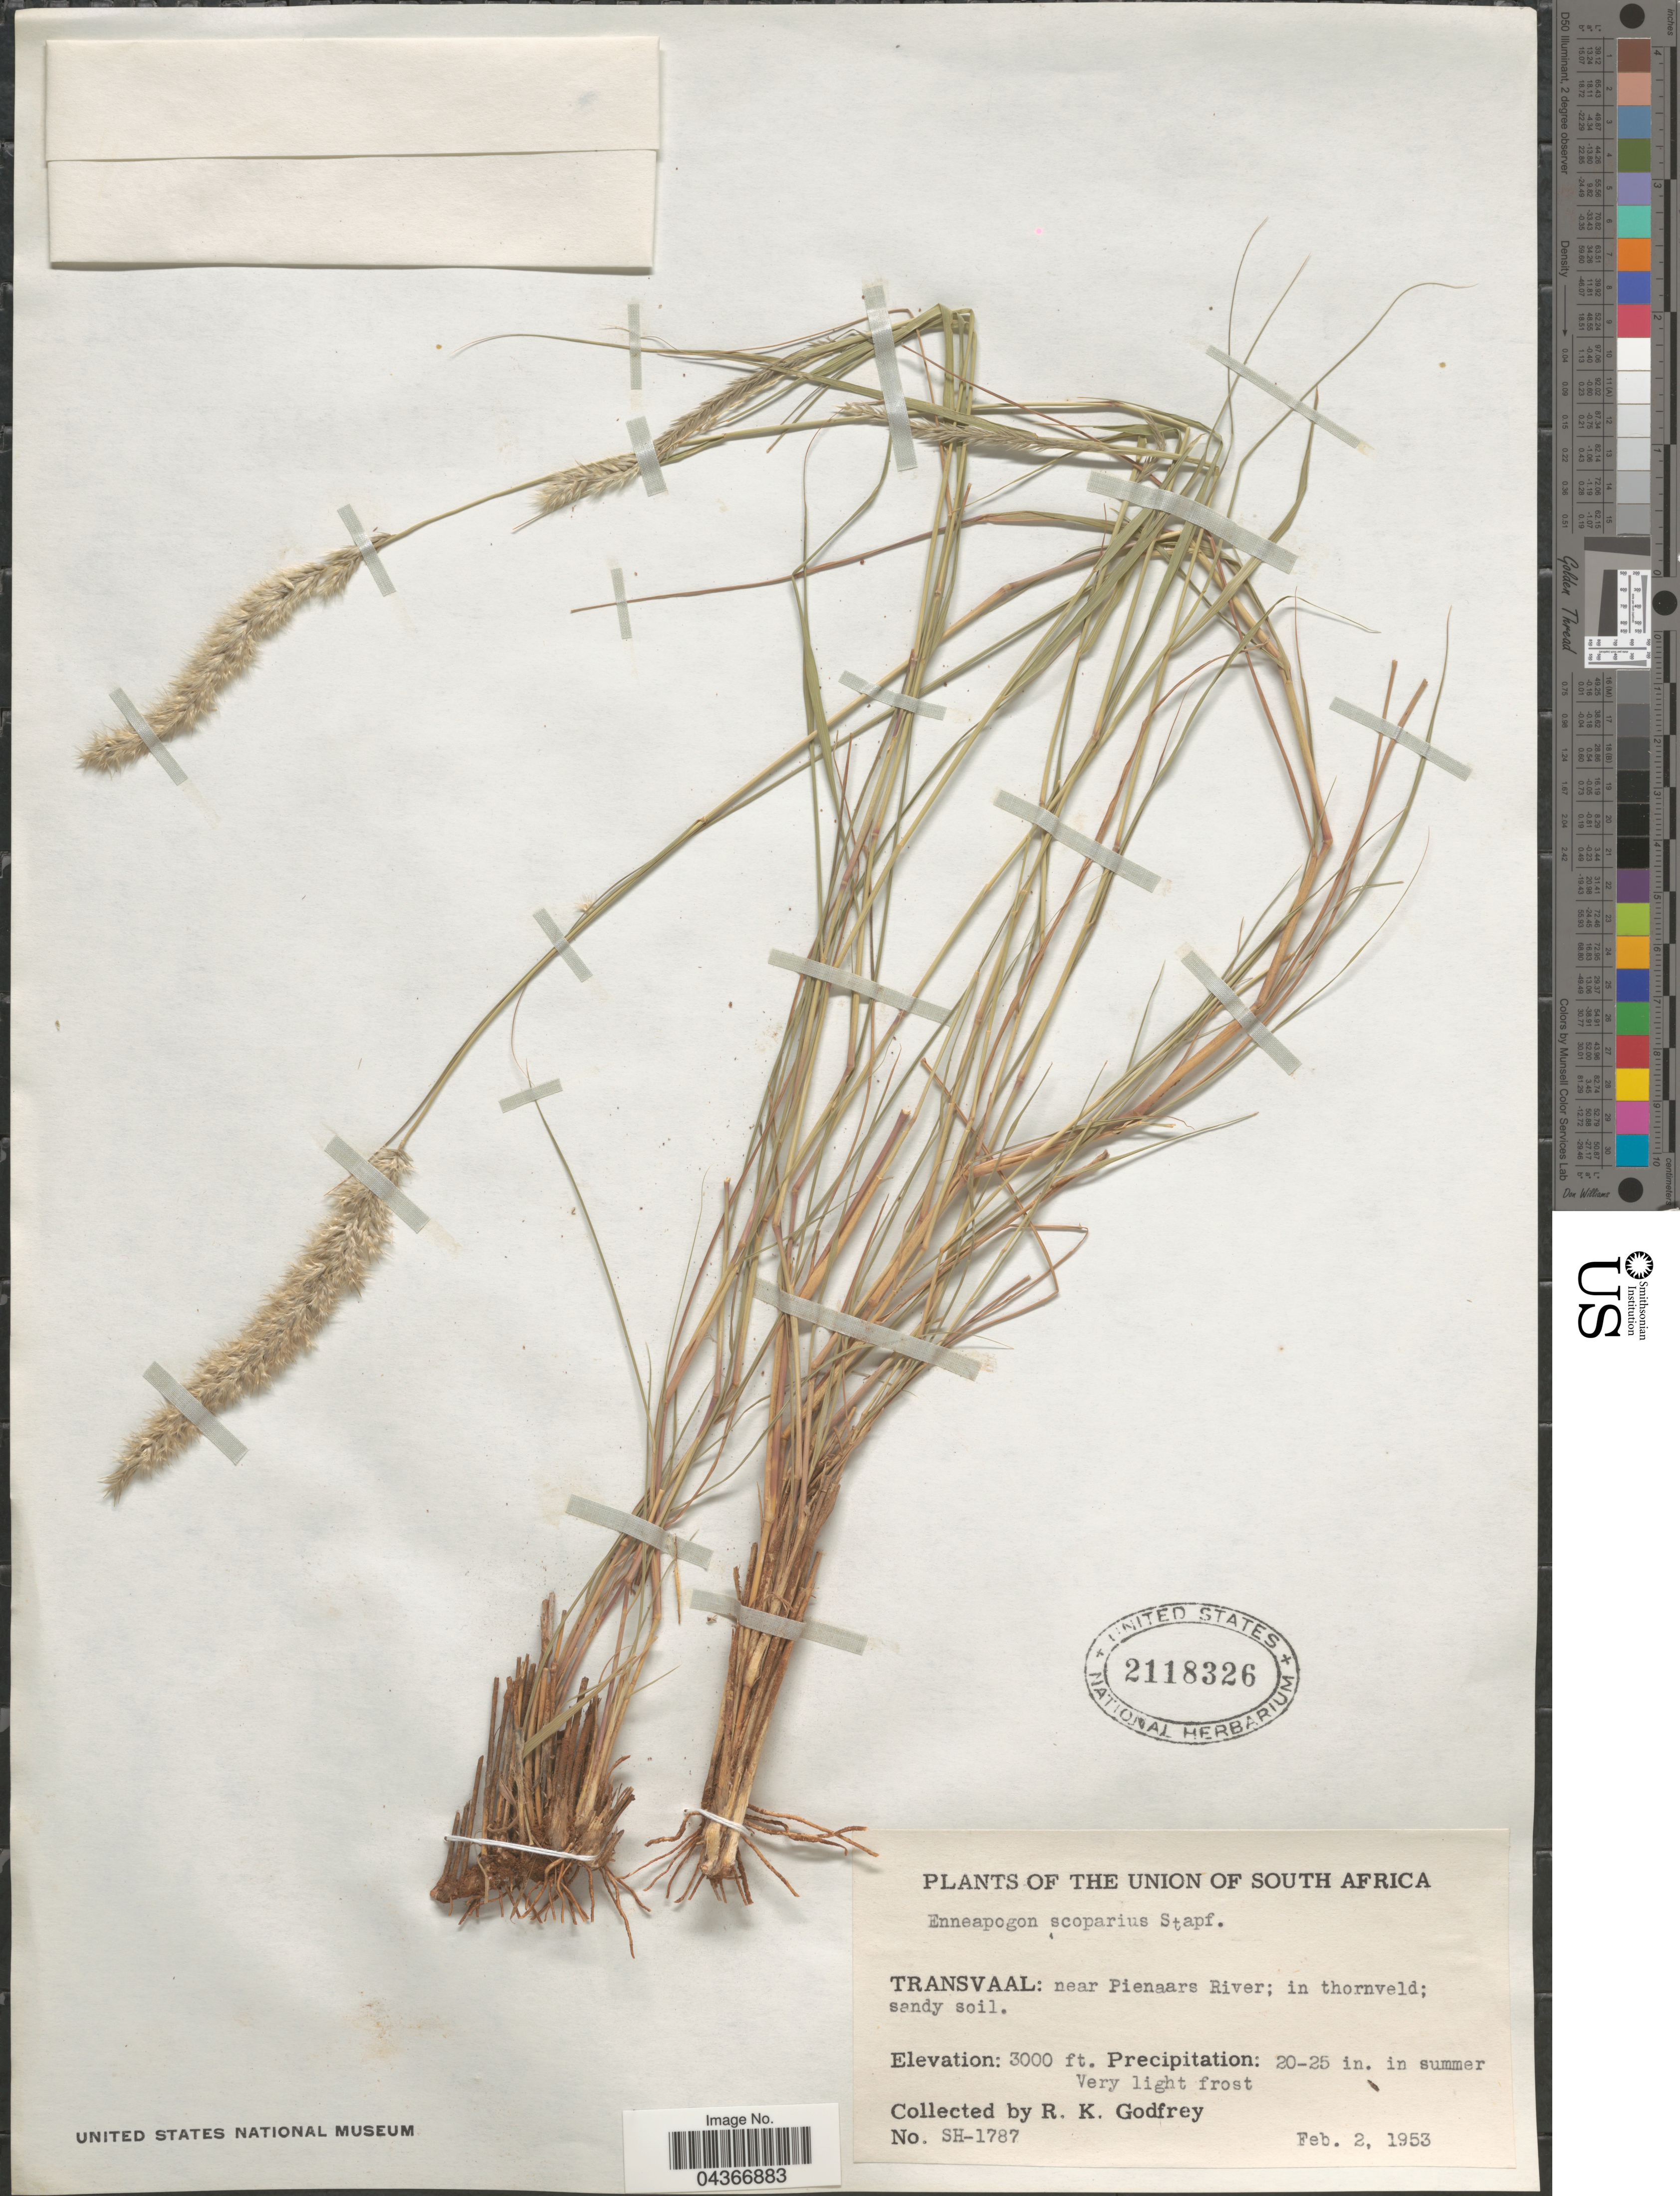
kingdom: Plantae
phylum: Tracheophyta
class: Liliopsida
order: Poales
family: Poaceae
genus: Enneapogon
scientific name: Enneapogon scoparius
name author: Stapf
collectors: R. K. Godfrey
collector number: SH-1787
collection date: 1953-02-02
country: South Africa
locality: The Union of South Africa. Transvaal: near Pienaars River.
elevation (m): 914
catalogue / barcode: US 2118326